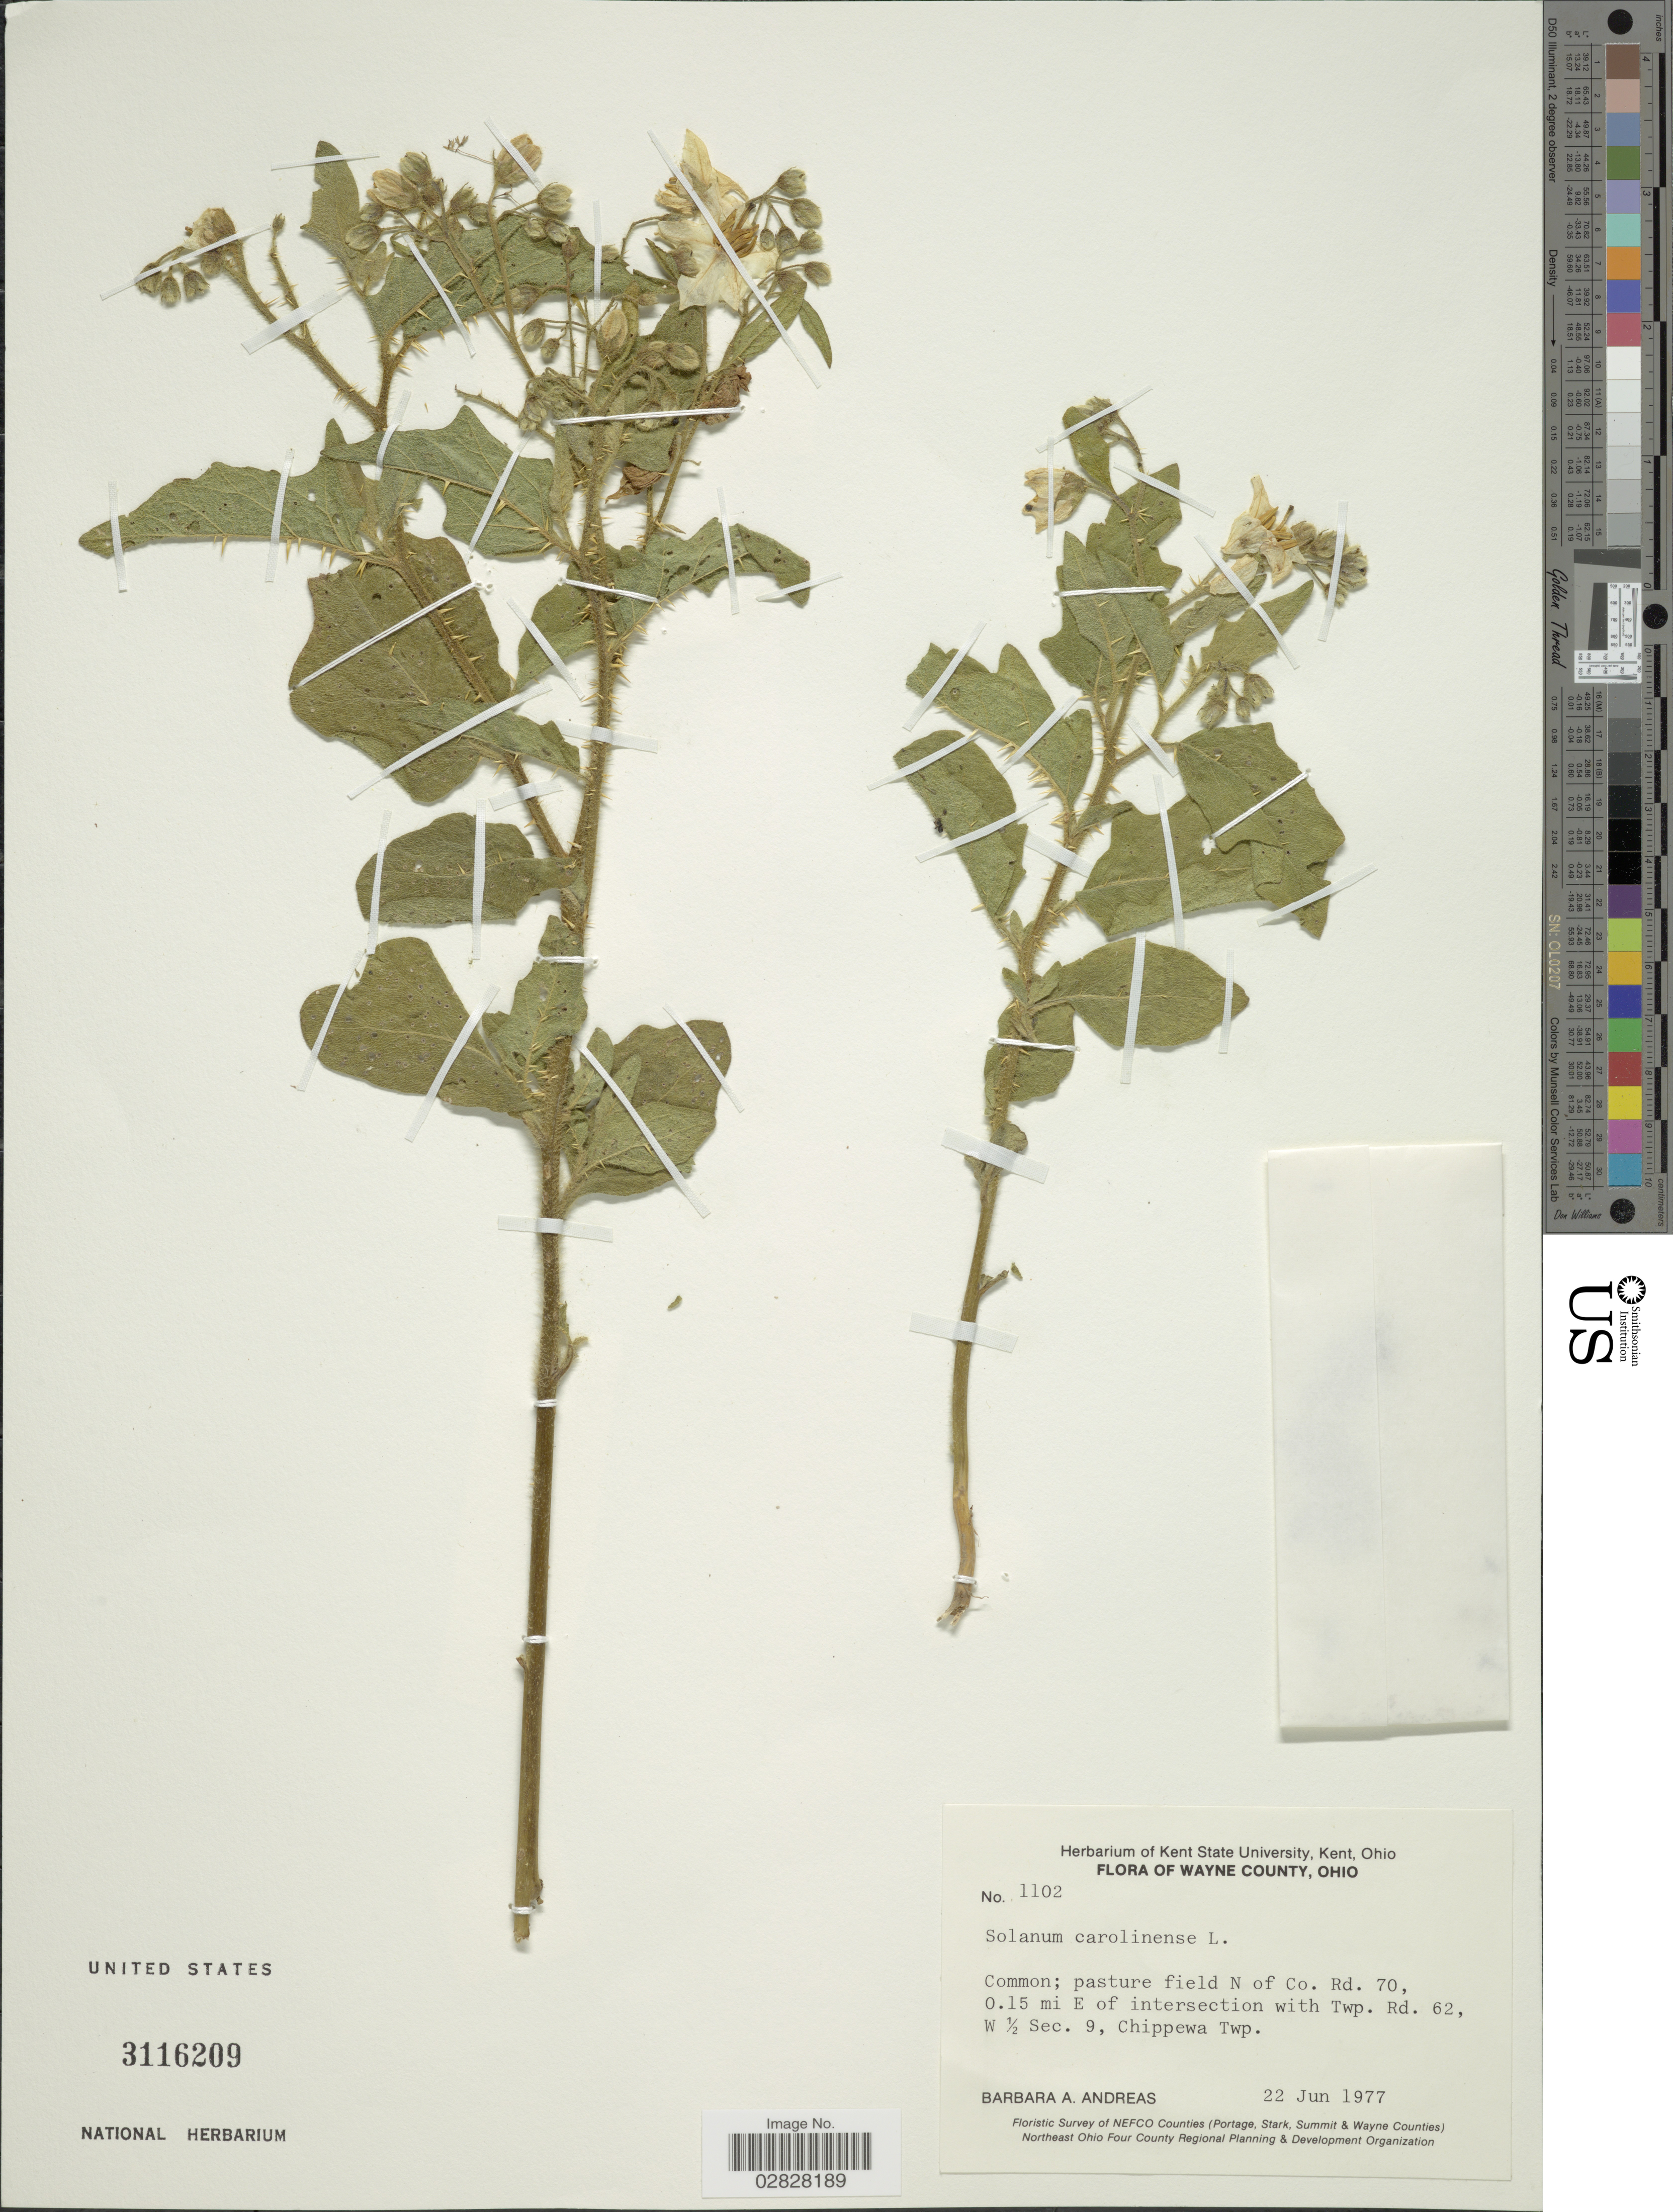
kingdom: Plantae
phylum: Tracheophyta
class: Magnoliopsida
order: Solanales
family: Solanaceae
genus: Solanum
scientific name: Solanum carolinense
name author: L.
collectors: B. A. Andreas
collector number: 1102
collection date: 1977-06-22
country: United States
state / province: Ohio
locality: Wayne County. Pasture field N of Co. Rd. 70, 0.15 mi E of intersection with Twp. Rd. 62, W ½ Sec. 9, Chippewa Twp.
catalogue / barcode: US 3116209